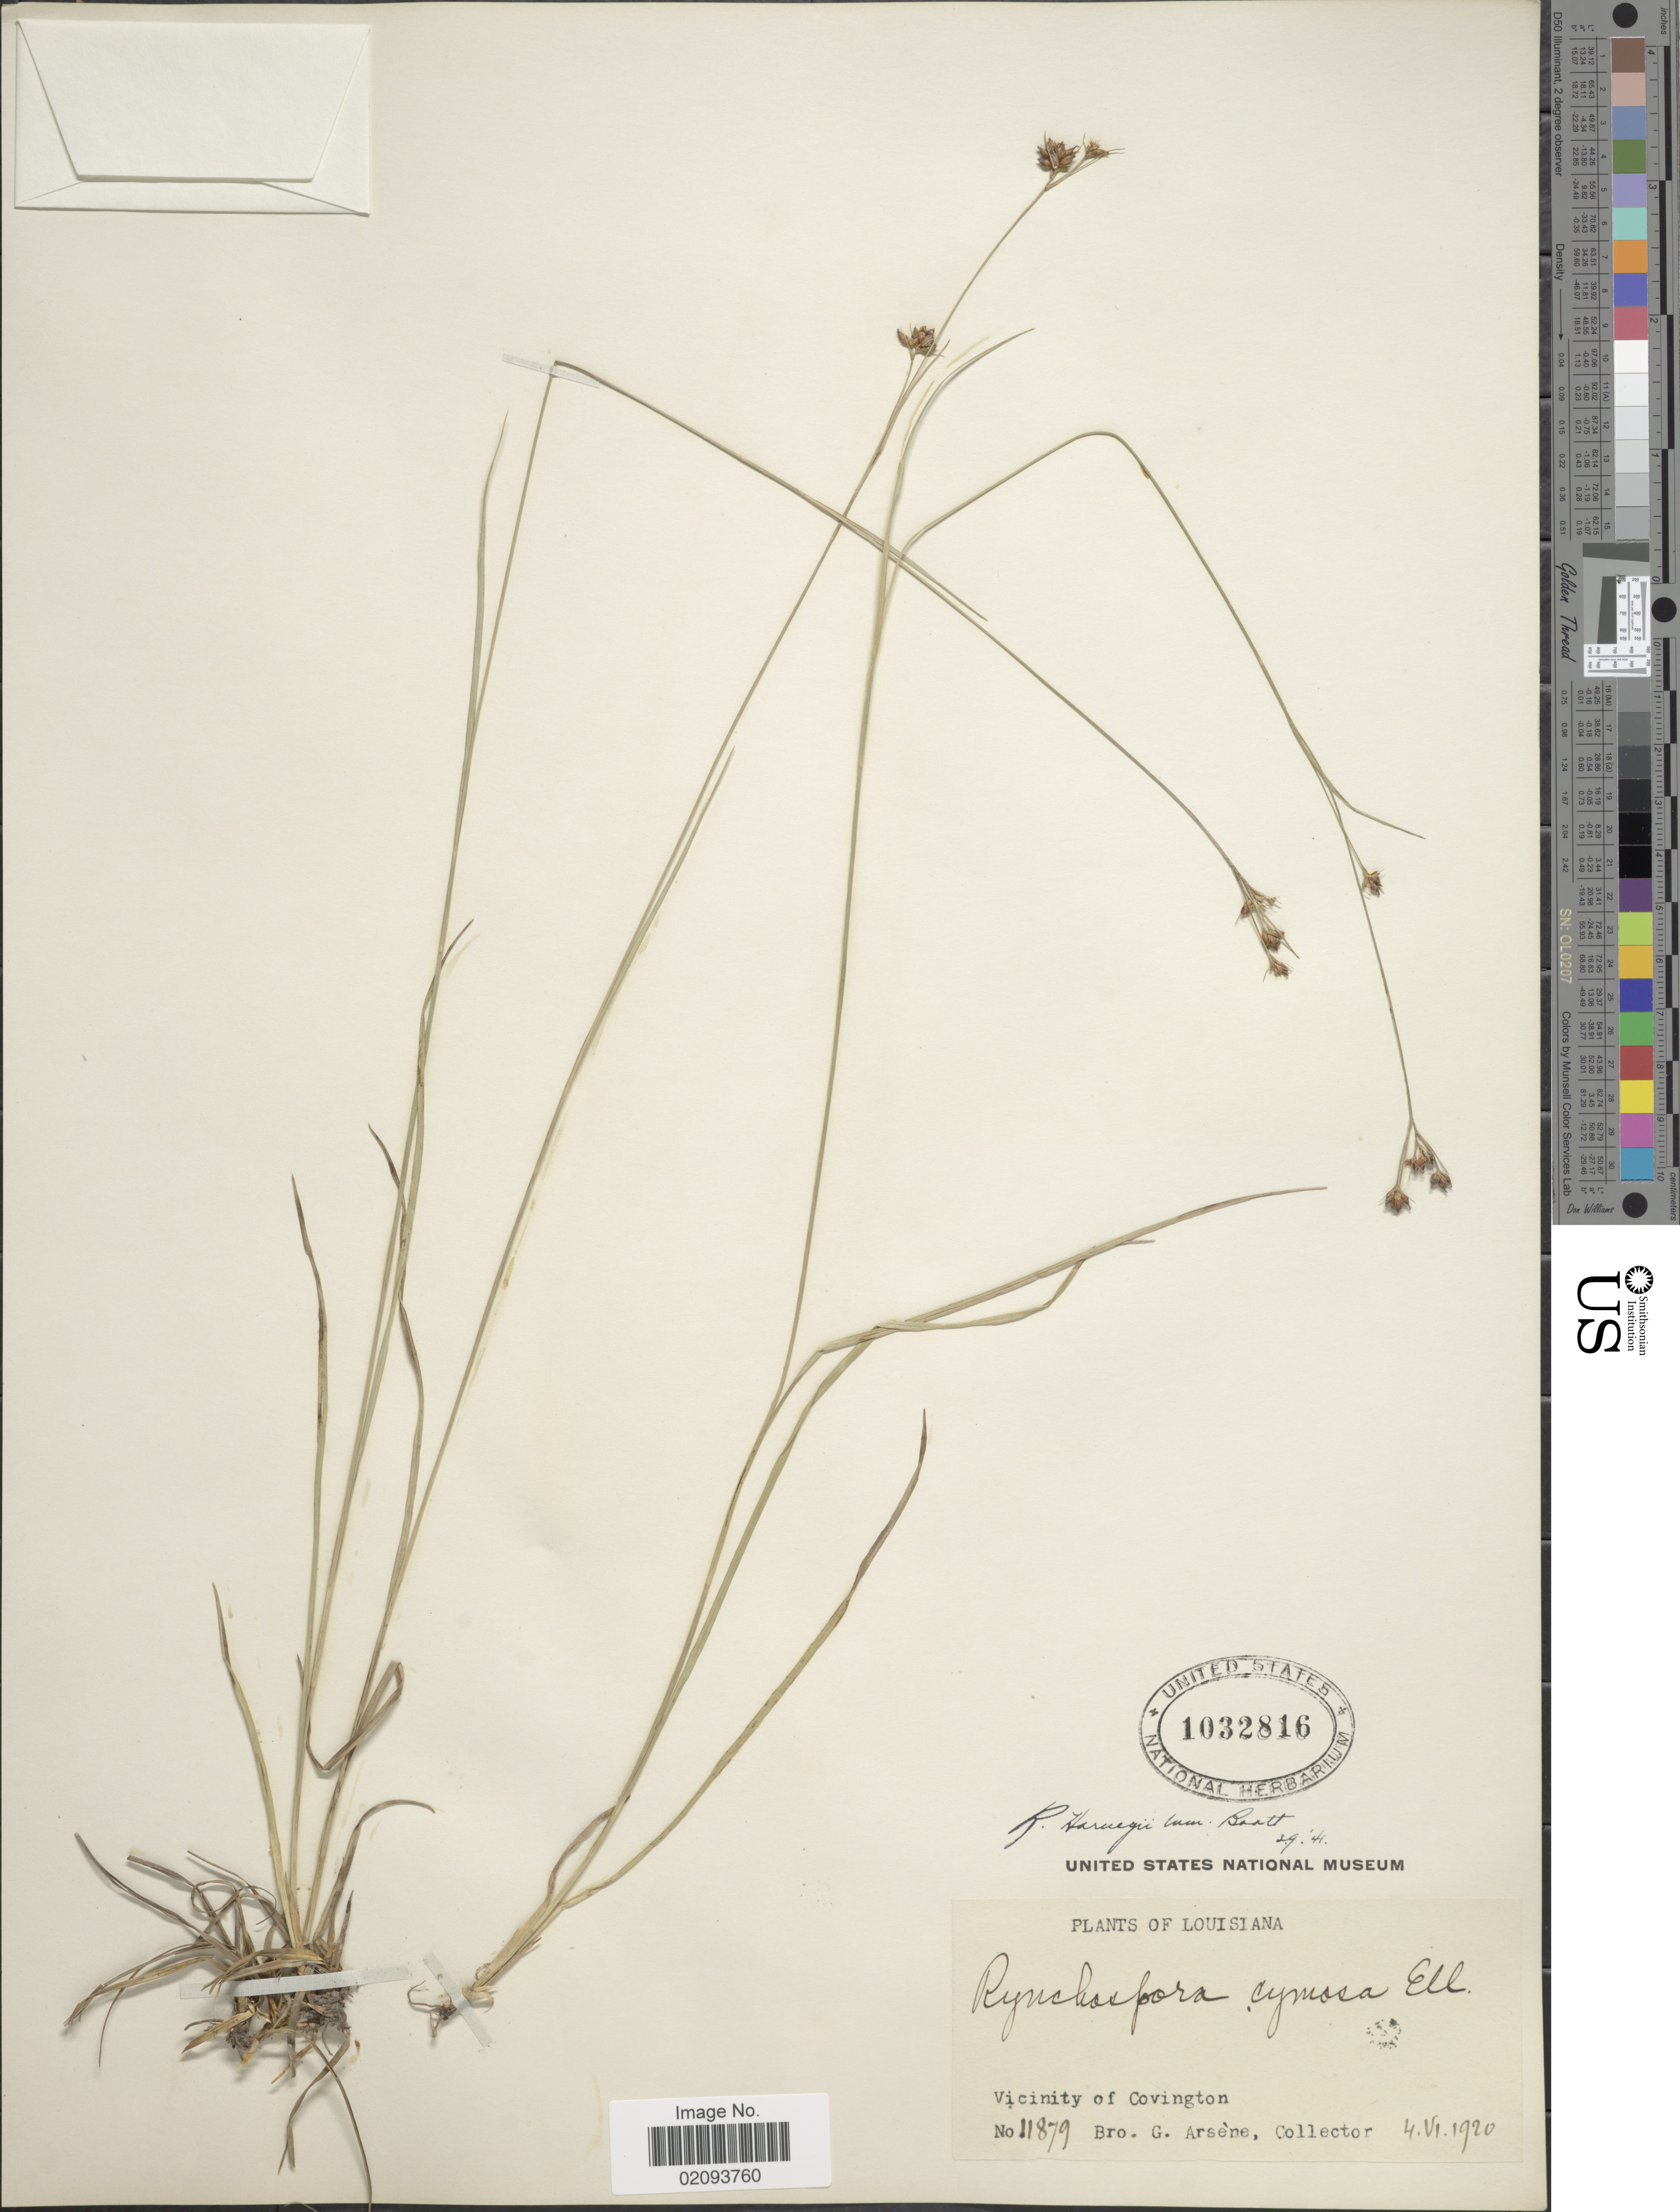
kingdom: Plantae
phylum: Tracheophyta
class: Liliopsida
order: Poales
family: Cyperaceae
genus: Rhynchospora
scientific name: Rhynchospora harveyi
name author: W. Boott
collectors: Bro. G. Arsène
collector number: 11879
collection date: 1920-06-04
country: United States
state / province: Louisiana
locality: Vicinity of Covington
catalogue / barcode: US 1032816